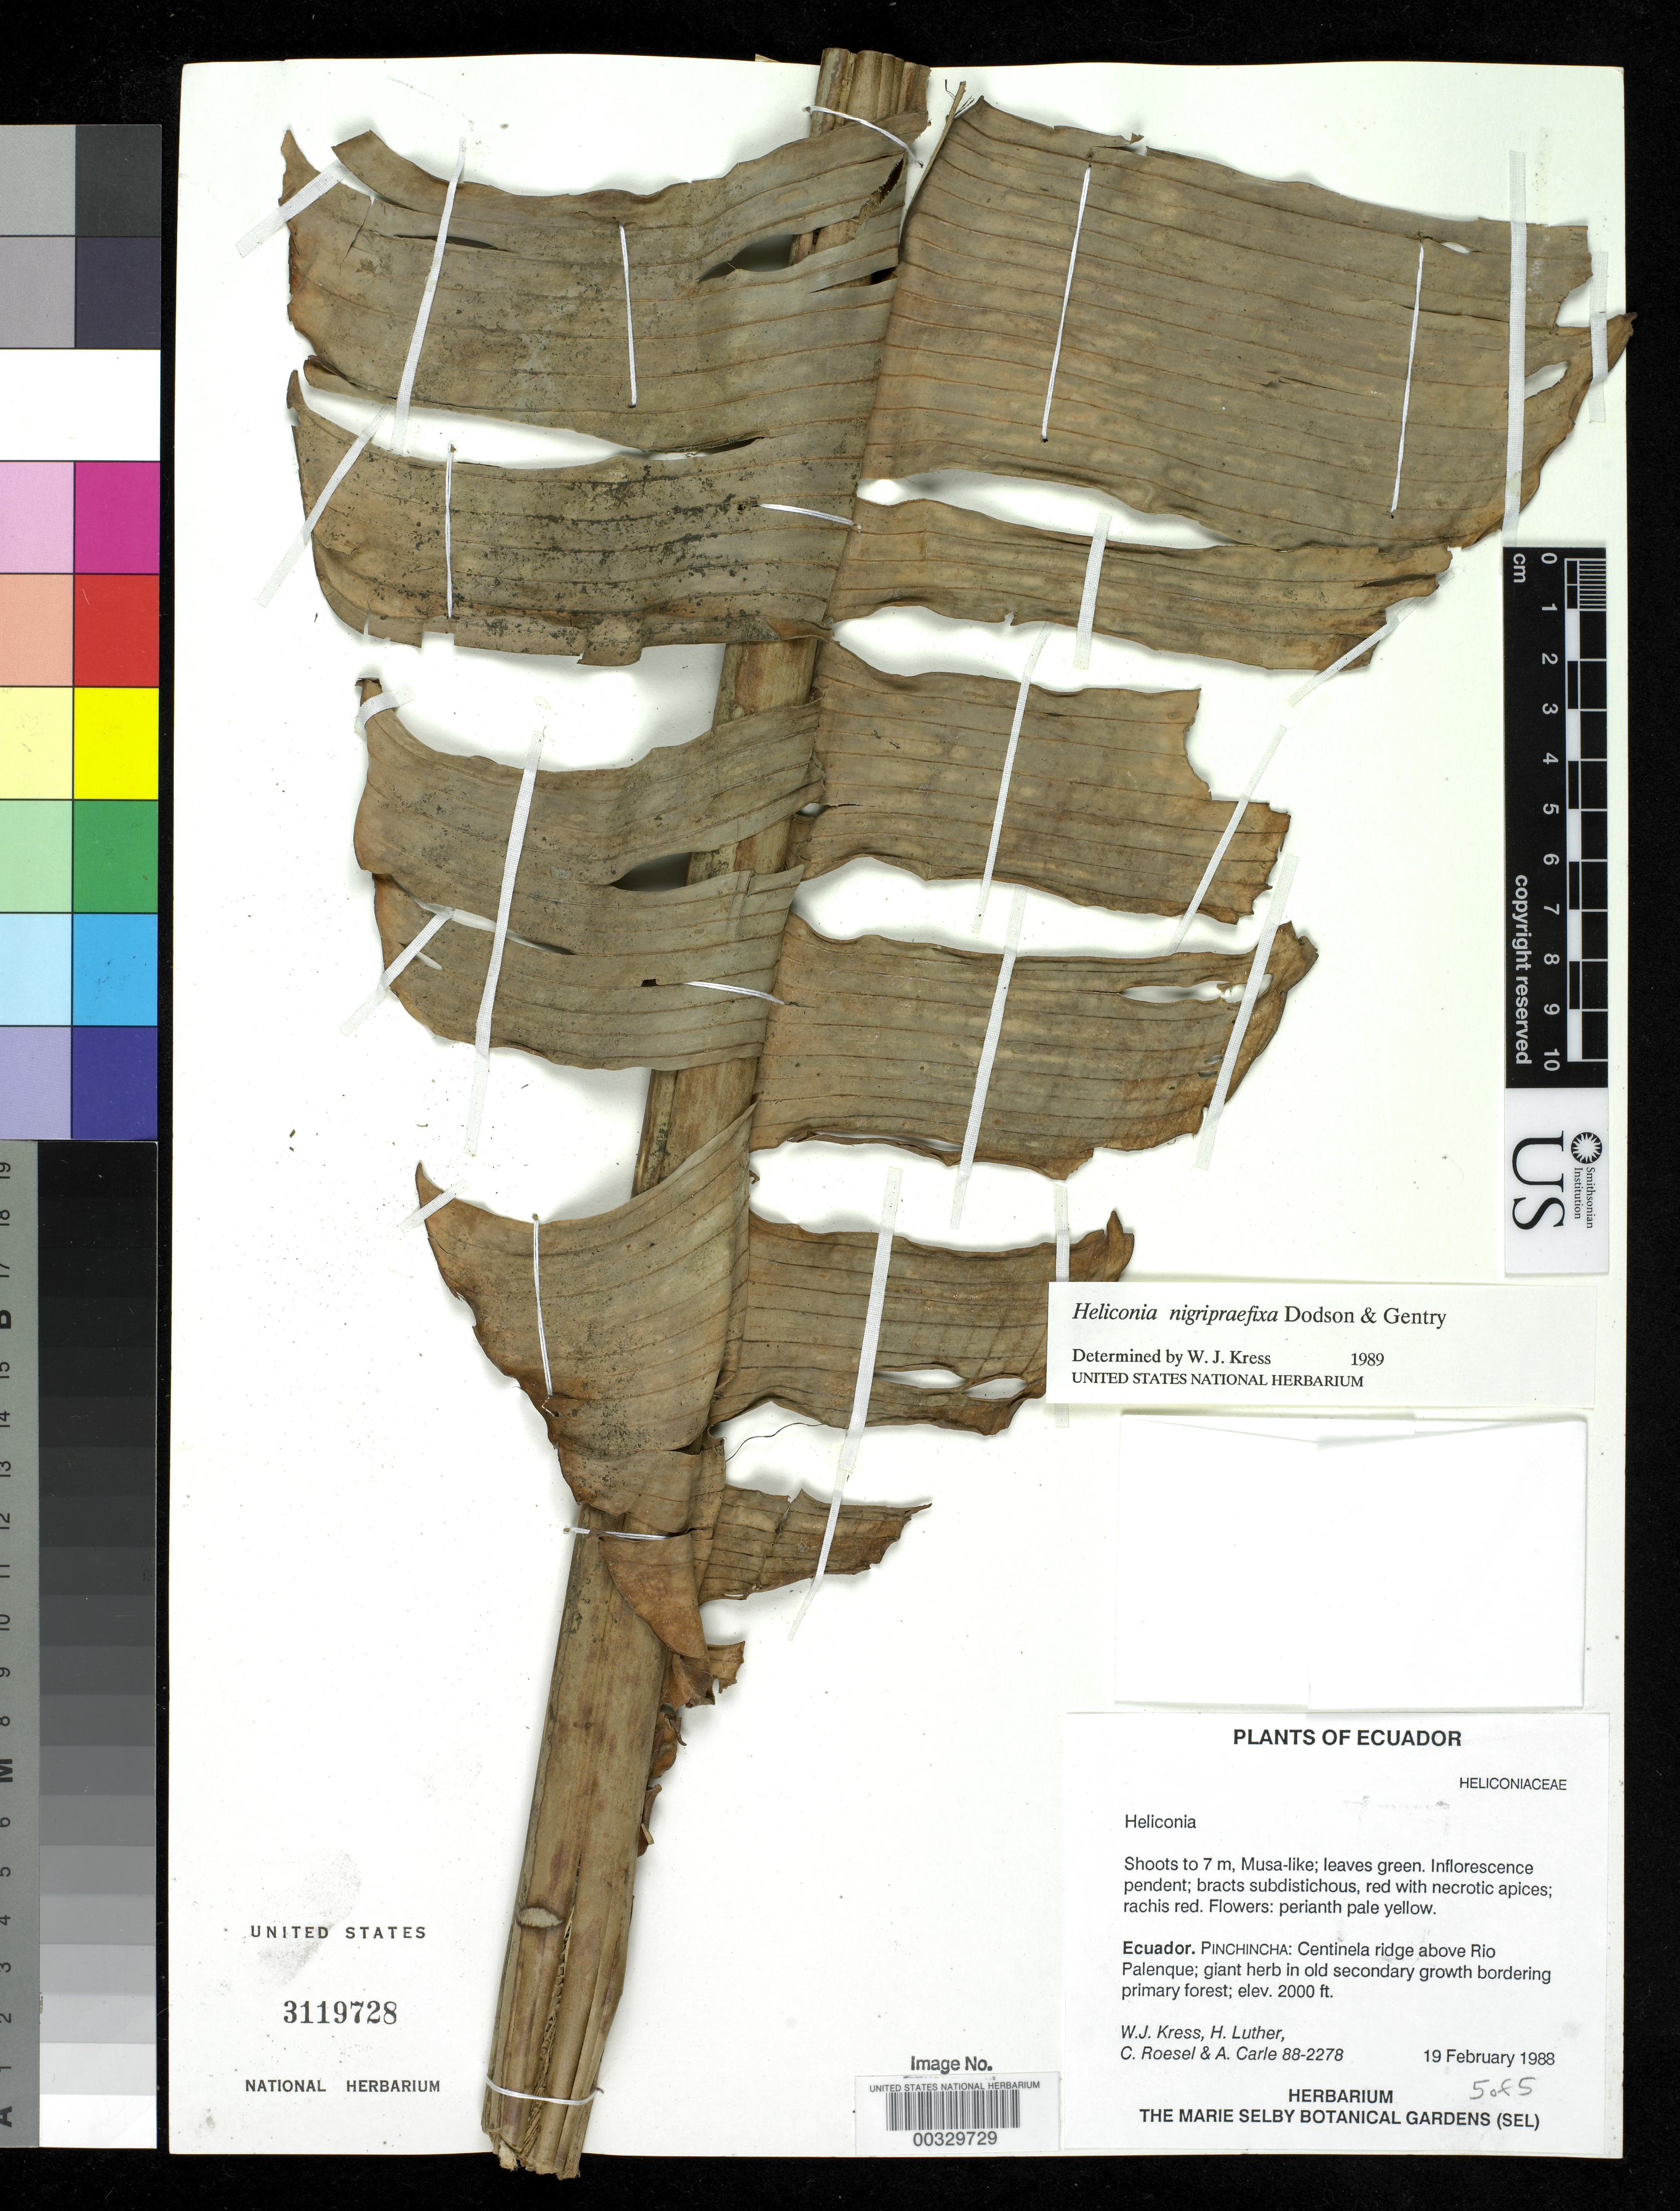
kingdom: Plantae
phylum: Tracheophyta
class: Liliopsida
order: Zingiberales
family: Heliconiaceae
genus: Heliconia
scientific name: Heliconia nigripraefixa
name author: Dodson & Gentry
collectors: W. J. Kress, Harry E. Luther, C. S. Roesel & A. Carle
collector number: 88-2278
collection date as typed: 19 Feb 1988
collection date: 1988-02-19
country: Ecuador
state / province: Pichincha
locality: Centinela ridge above Rio palenque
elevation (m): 610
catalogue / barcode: US 3119728